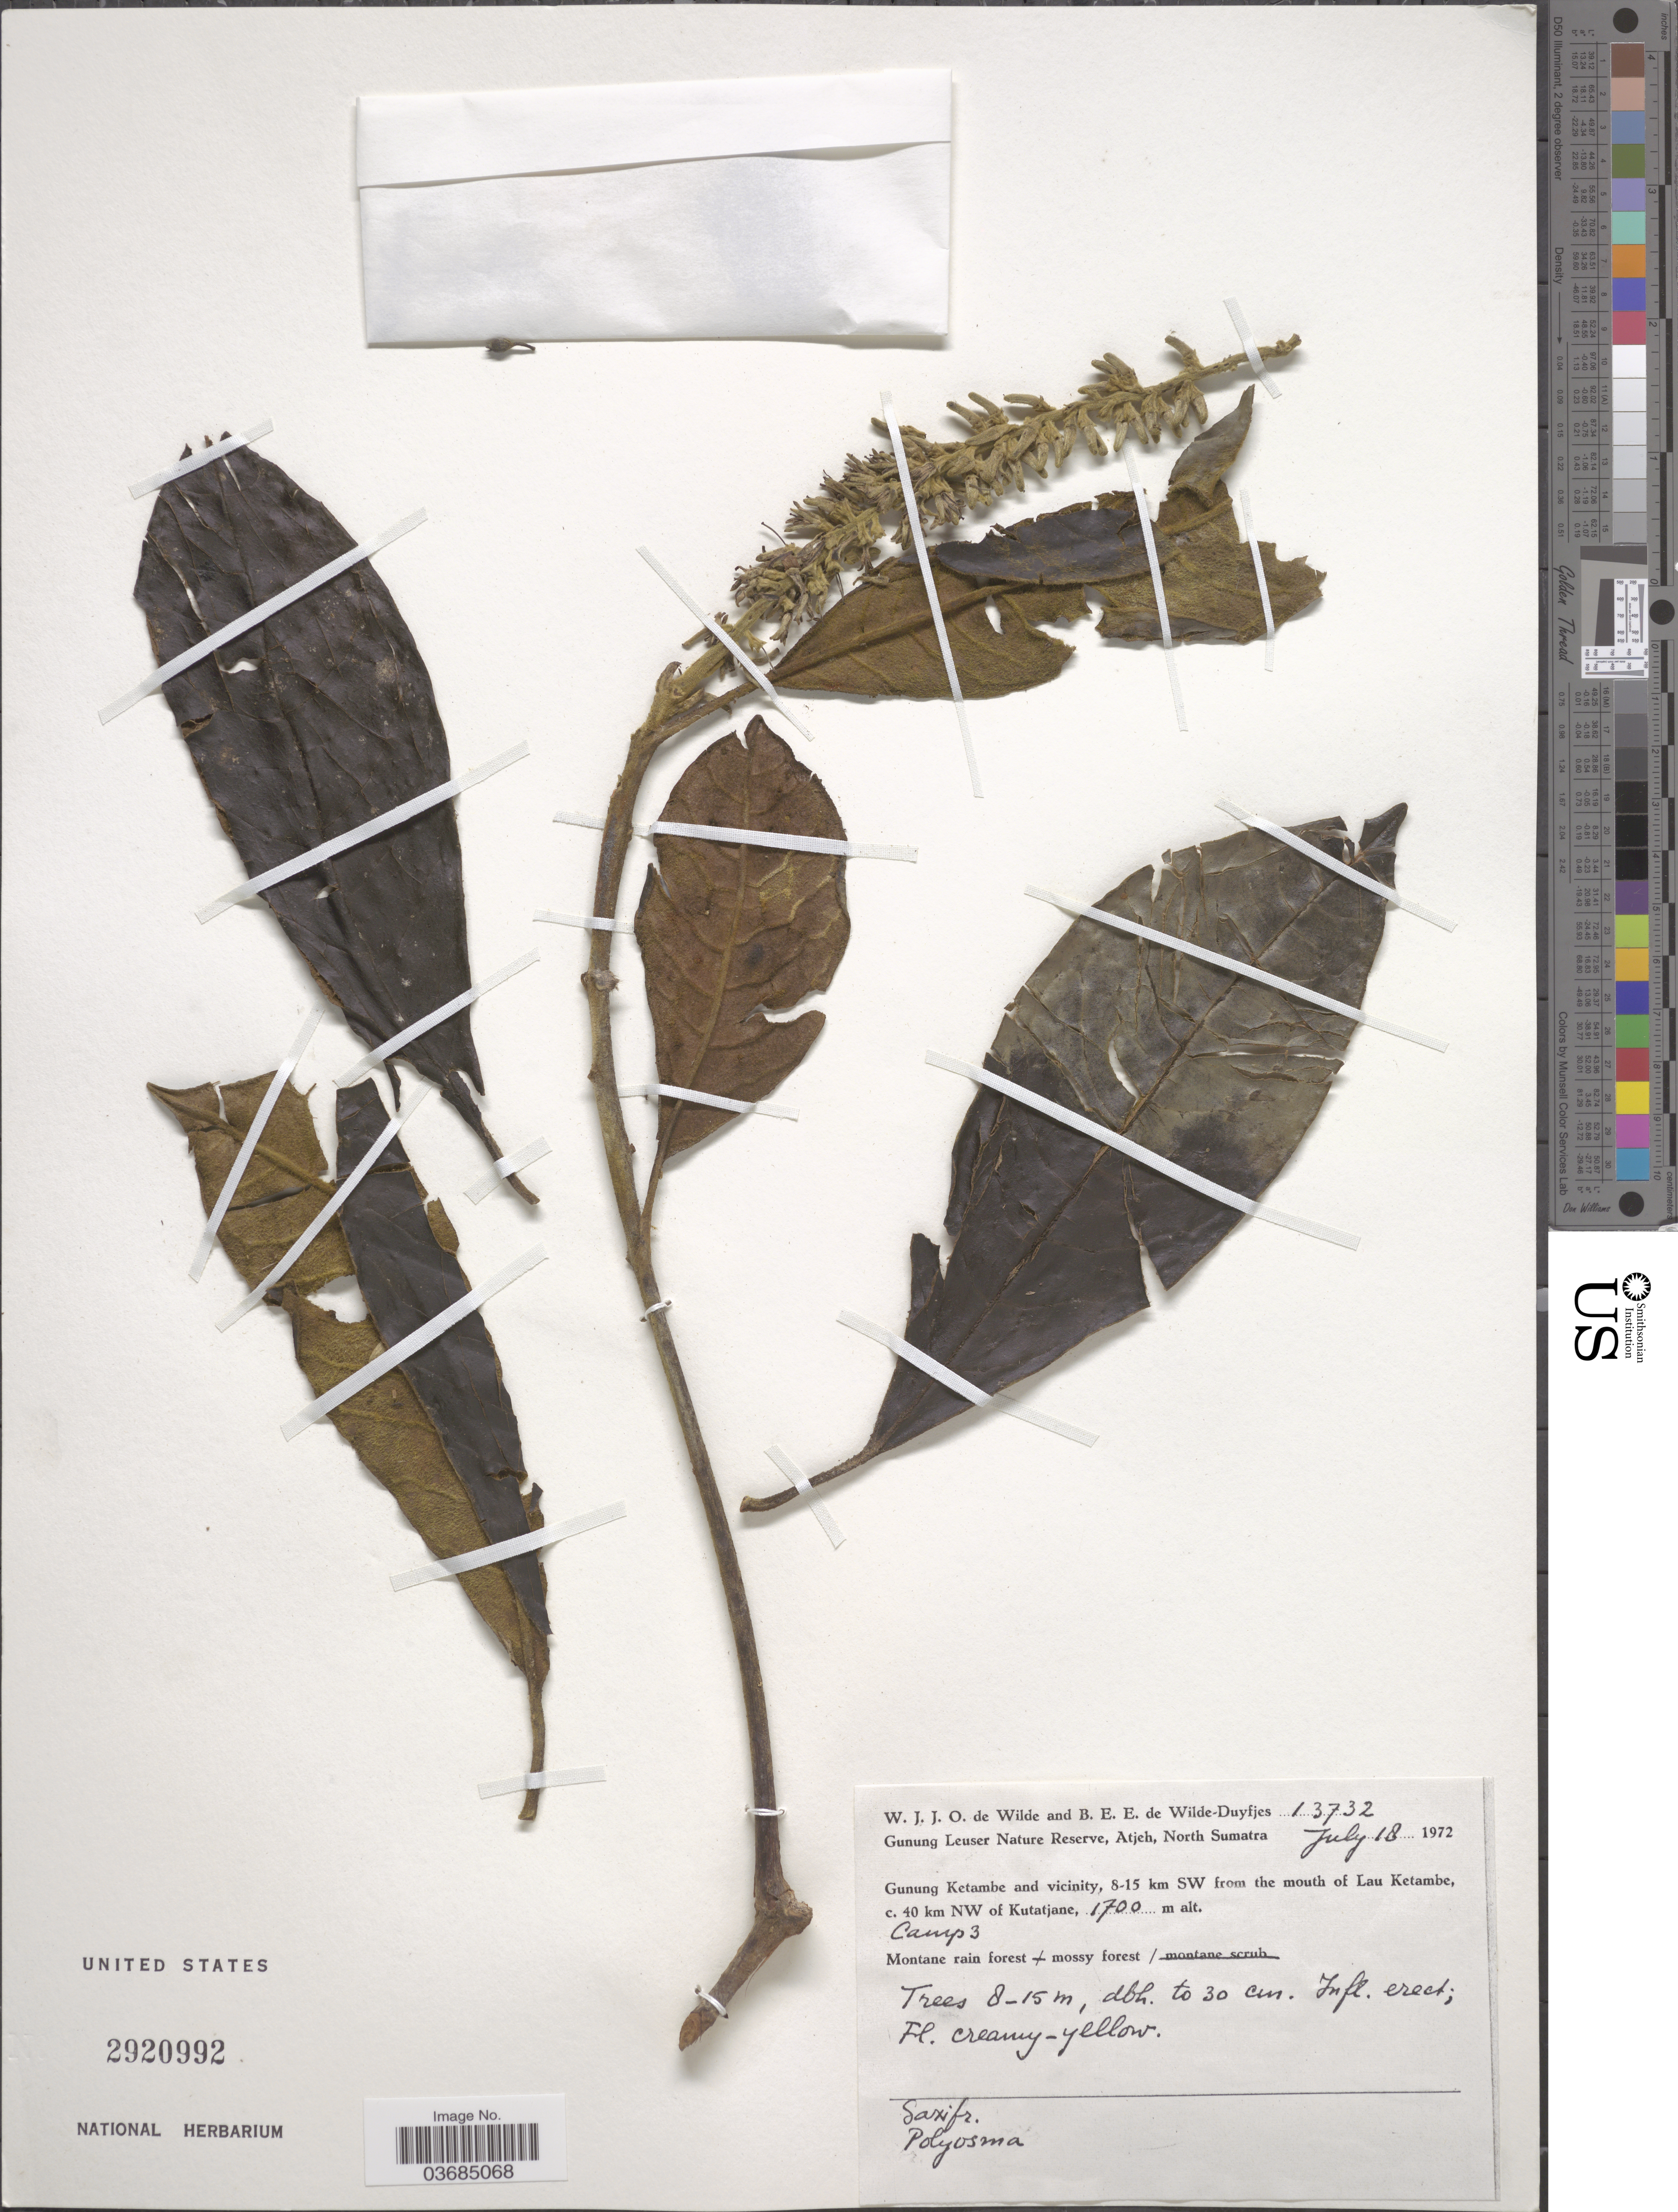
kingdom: Plantae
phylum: Tracheophyta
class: Magnoliopsida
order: Escalloniales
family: Escalloniaceae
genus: Polyosma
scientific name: Polyosma sp.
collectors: W. J. de Wilde & B. E. de Wilde-Duyfjes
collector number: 13732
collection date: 1972-07-18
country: Indonesia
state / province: Sumatra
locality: Gunung Leuser Nature Reserve, Atjeh, North Sumatra. Gunung Ketambe and vicinity, 8-15 km SW from the mouth of Lau Ketambe, c. 40 km NW of Kutatjane. Camp 3.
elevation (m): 1700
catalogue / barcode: US 2920992